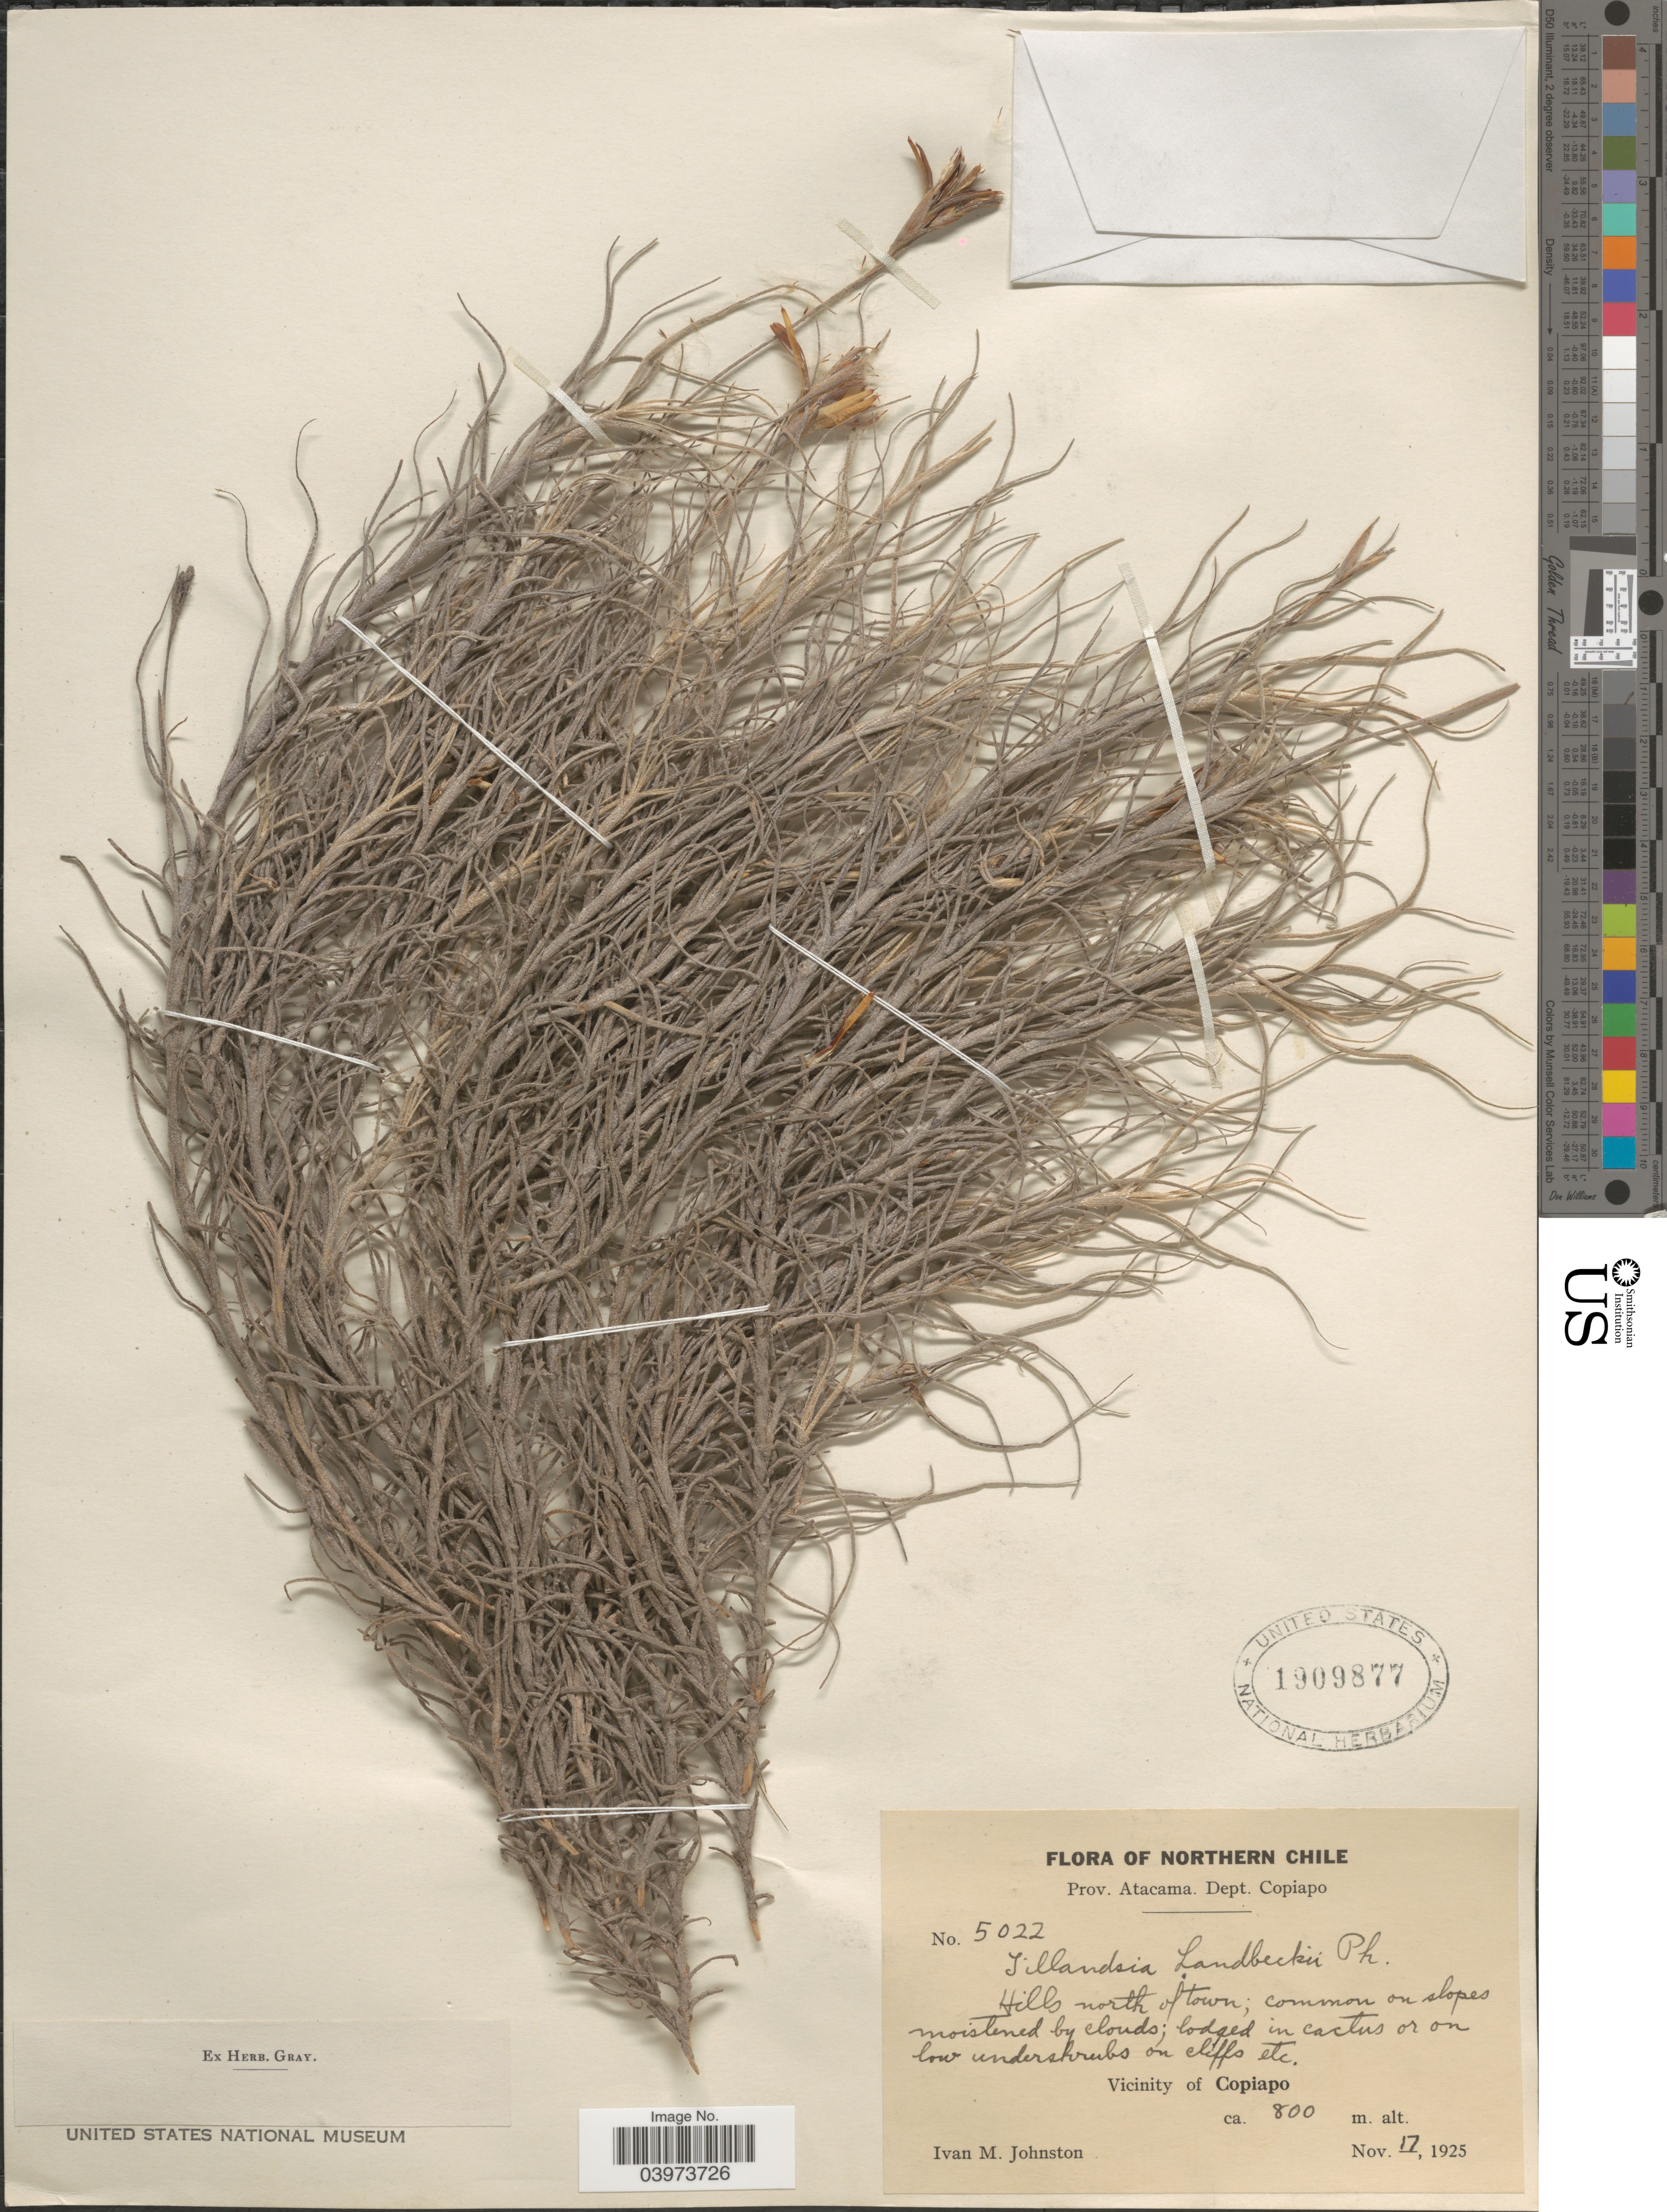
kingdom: Plantae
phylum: Tracheophyta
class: Liliopsida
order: Poales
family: Bromeliaceae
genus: Tillandsia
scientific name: Tillandsia landbeckii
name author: Phil.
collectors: I.M. Johnston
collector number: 5022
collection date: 1925-11-17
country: Chile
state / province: Atacama (III)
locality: Northern Chile. Dept. Copiapo. Hills north of town. Vicinity of Copiapo.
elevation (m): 800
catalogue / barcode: US 1909877